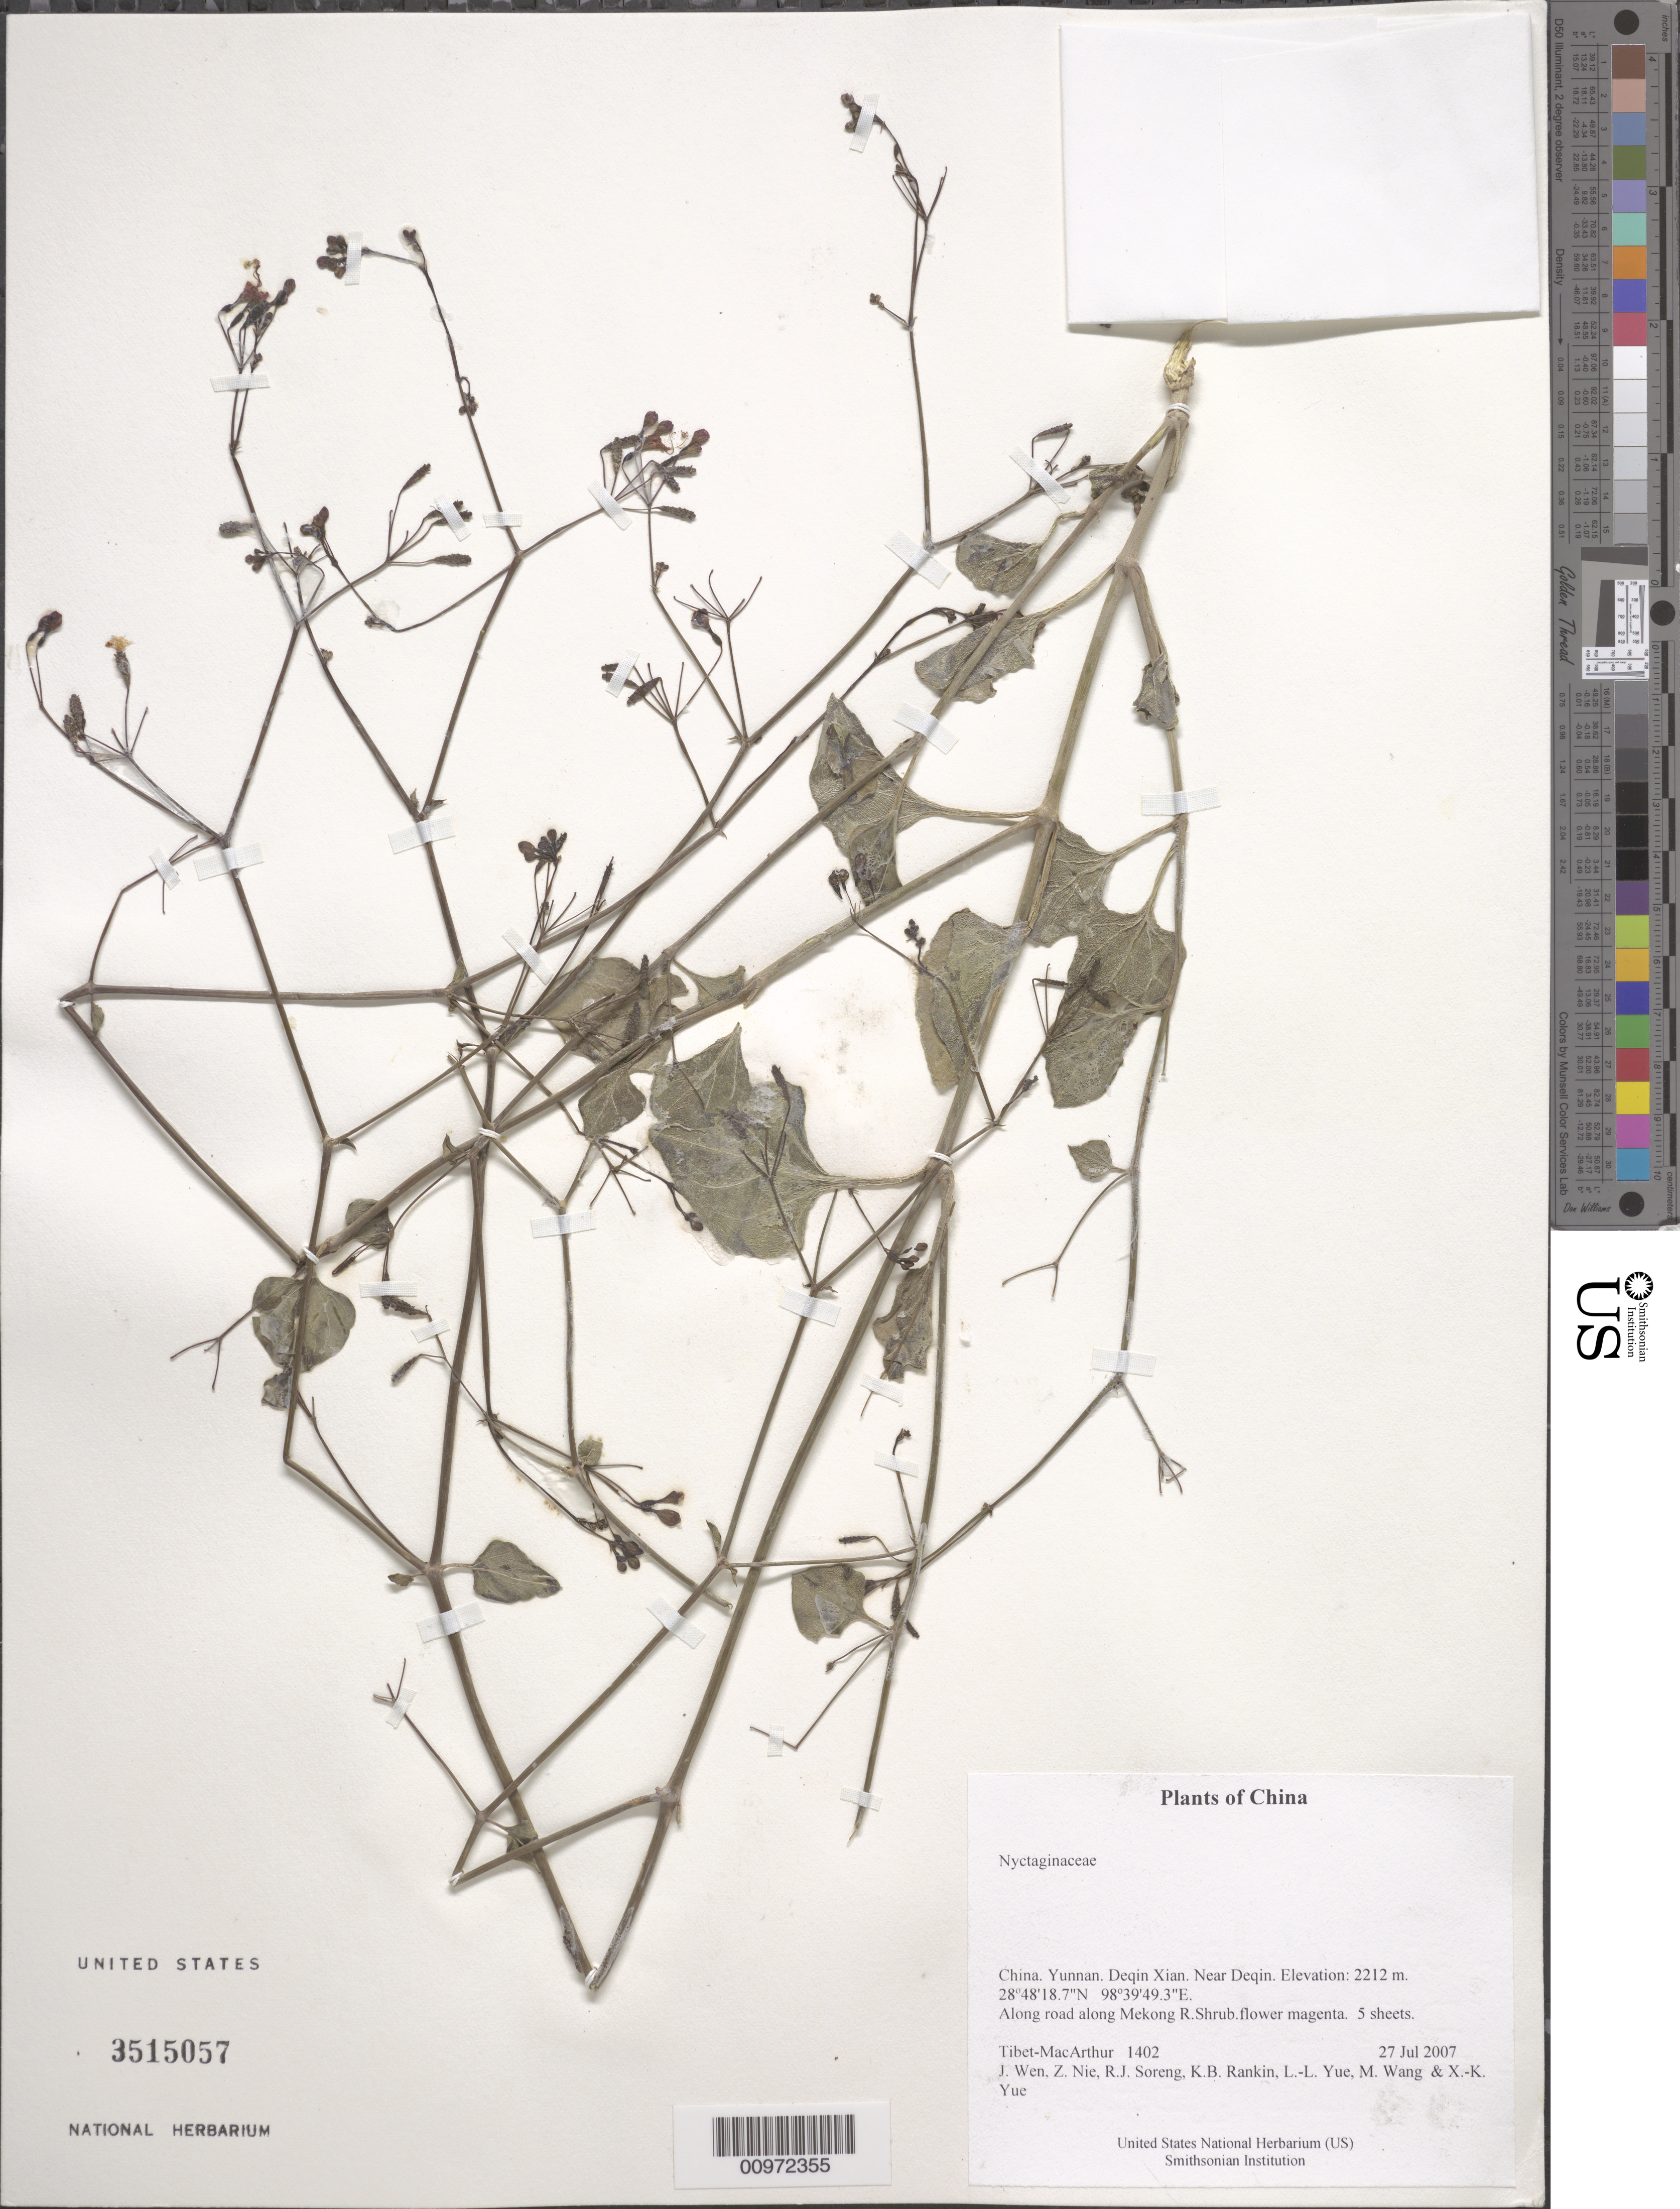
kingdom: Plantae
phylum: Tracheophyta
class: Magnoliopsida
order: Caryophyllales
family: Nyctaginaceae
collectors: Tibet-MacArthur, J. Wen, Z. Nie, R. J. Soreng, K. Rankin, L. Yue, M. Wang & X. Yue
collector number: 1402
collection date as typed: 27 Jul 2007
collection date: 2007-07-27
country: China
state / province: Yunnan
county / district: Deqin Xian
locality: Near Deqin.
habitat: Along road along Mekong R.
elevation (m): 2212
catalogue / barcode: US 3515057